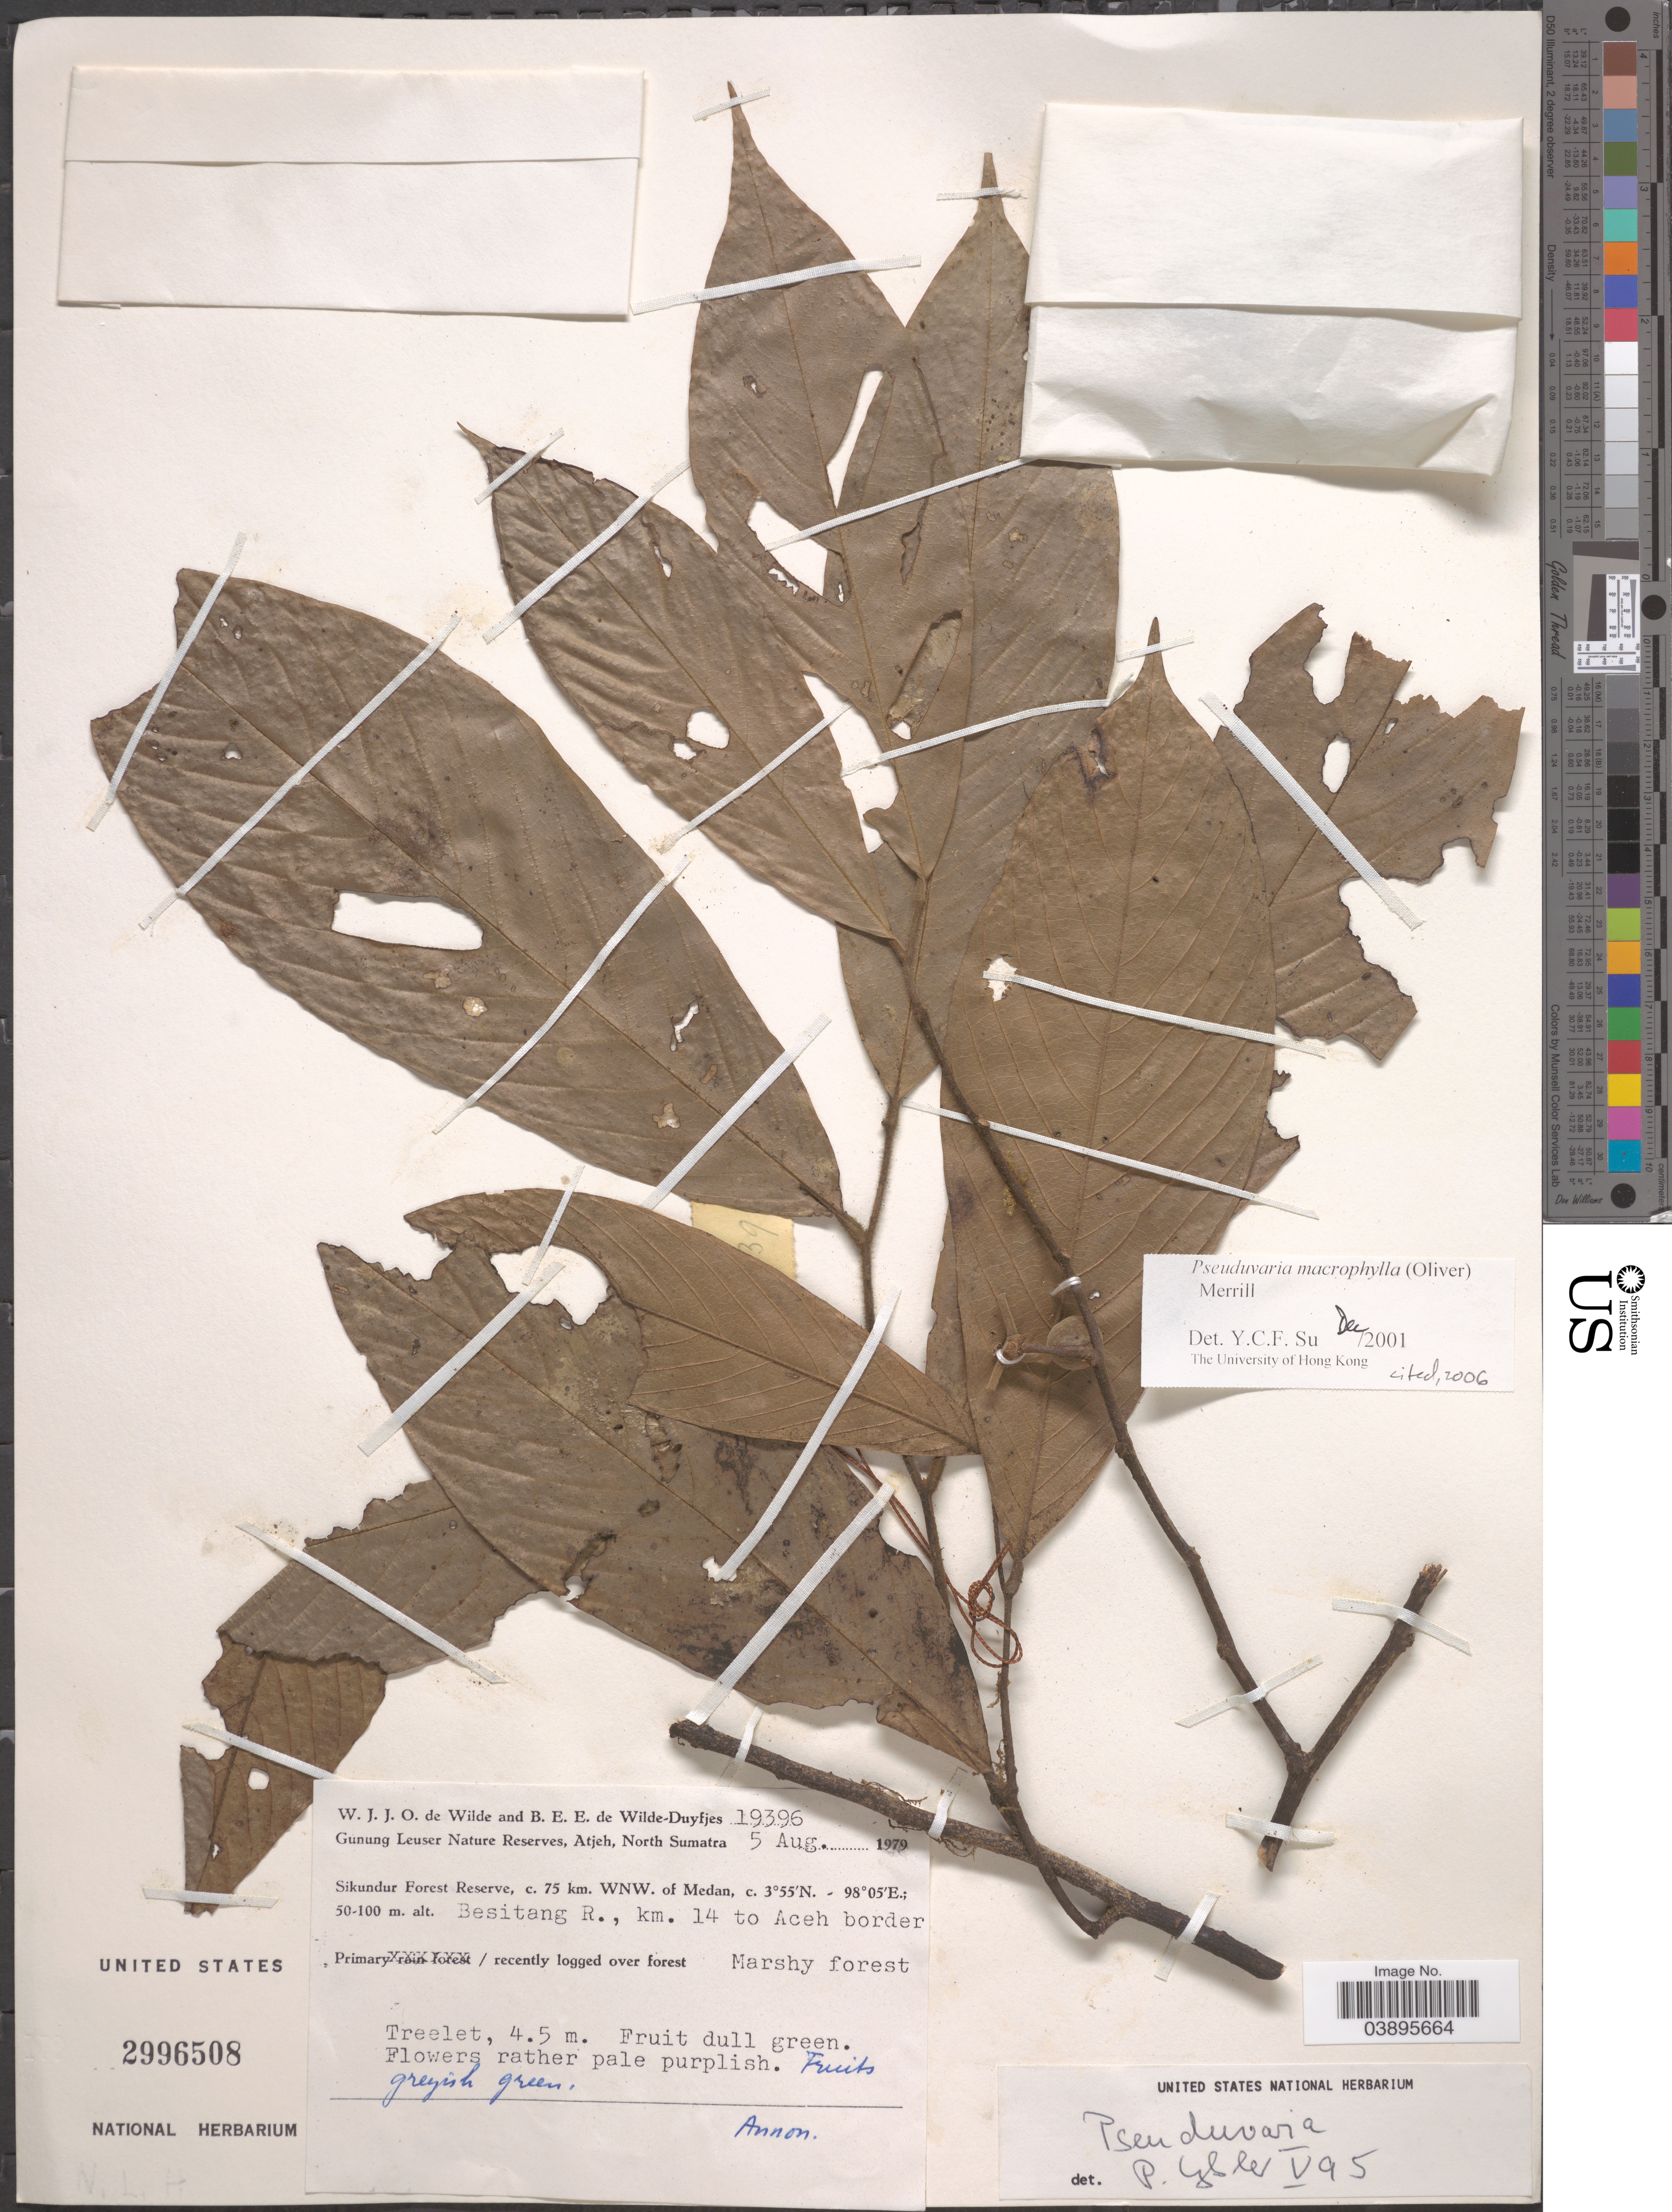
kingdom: Plantae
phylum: Tracheophyta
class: Magnoliopsida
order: Magnoliales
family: Annonaceae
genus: Pseuduvaria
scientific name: Pseuduvaria macrophylla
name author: (Oliv.) Merr.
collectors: W. J. de Wilde & B. E. de Wilde-Duyfjes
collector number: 19396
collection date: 1979-08-05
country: Indonesia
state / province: Sumatra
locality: Gunung Leuser Nature Reserve, Atjeh, North Sumatra. Sikundur Forest Reserve, c. 75 km. WNW. of Medan. Besitang R., km. 14 to Aceh border.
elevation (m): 50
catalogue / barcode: US 2996508